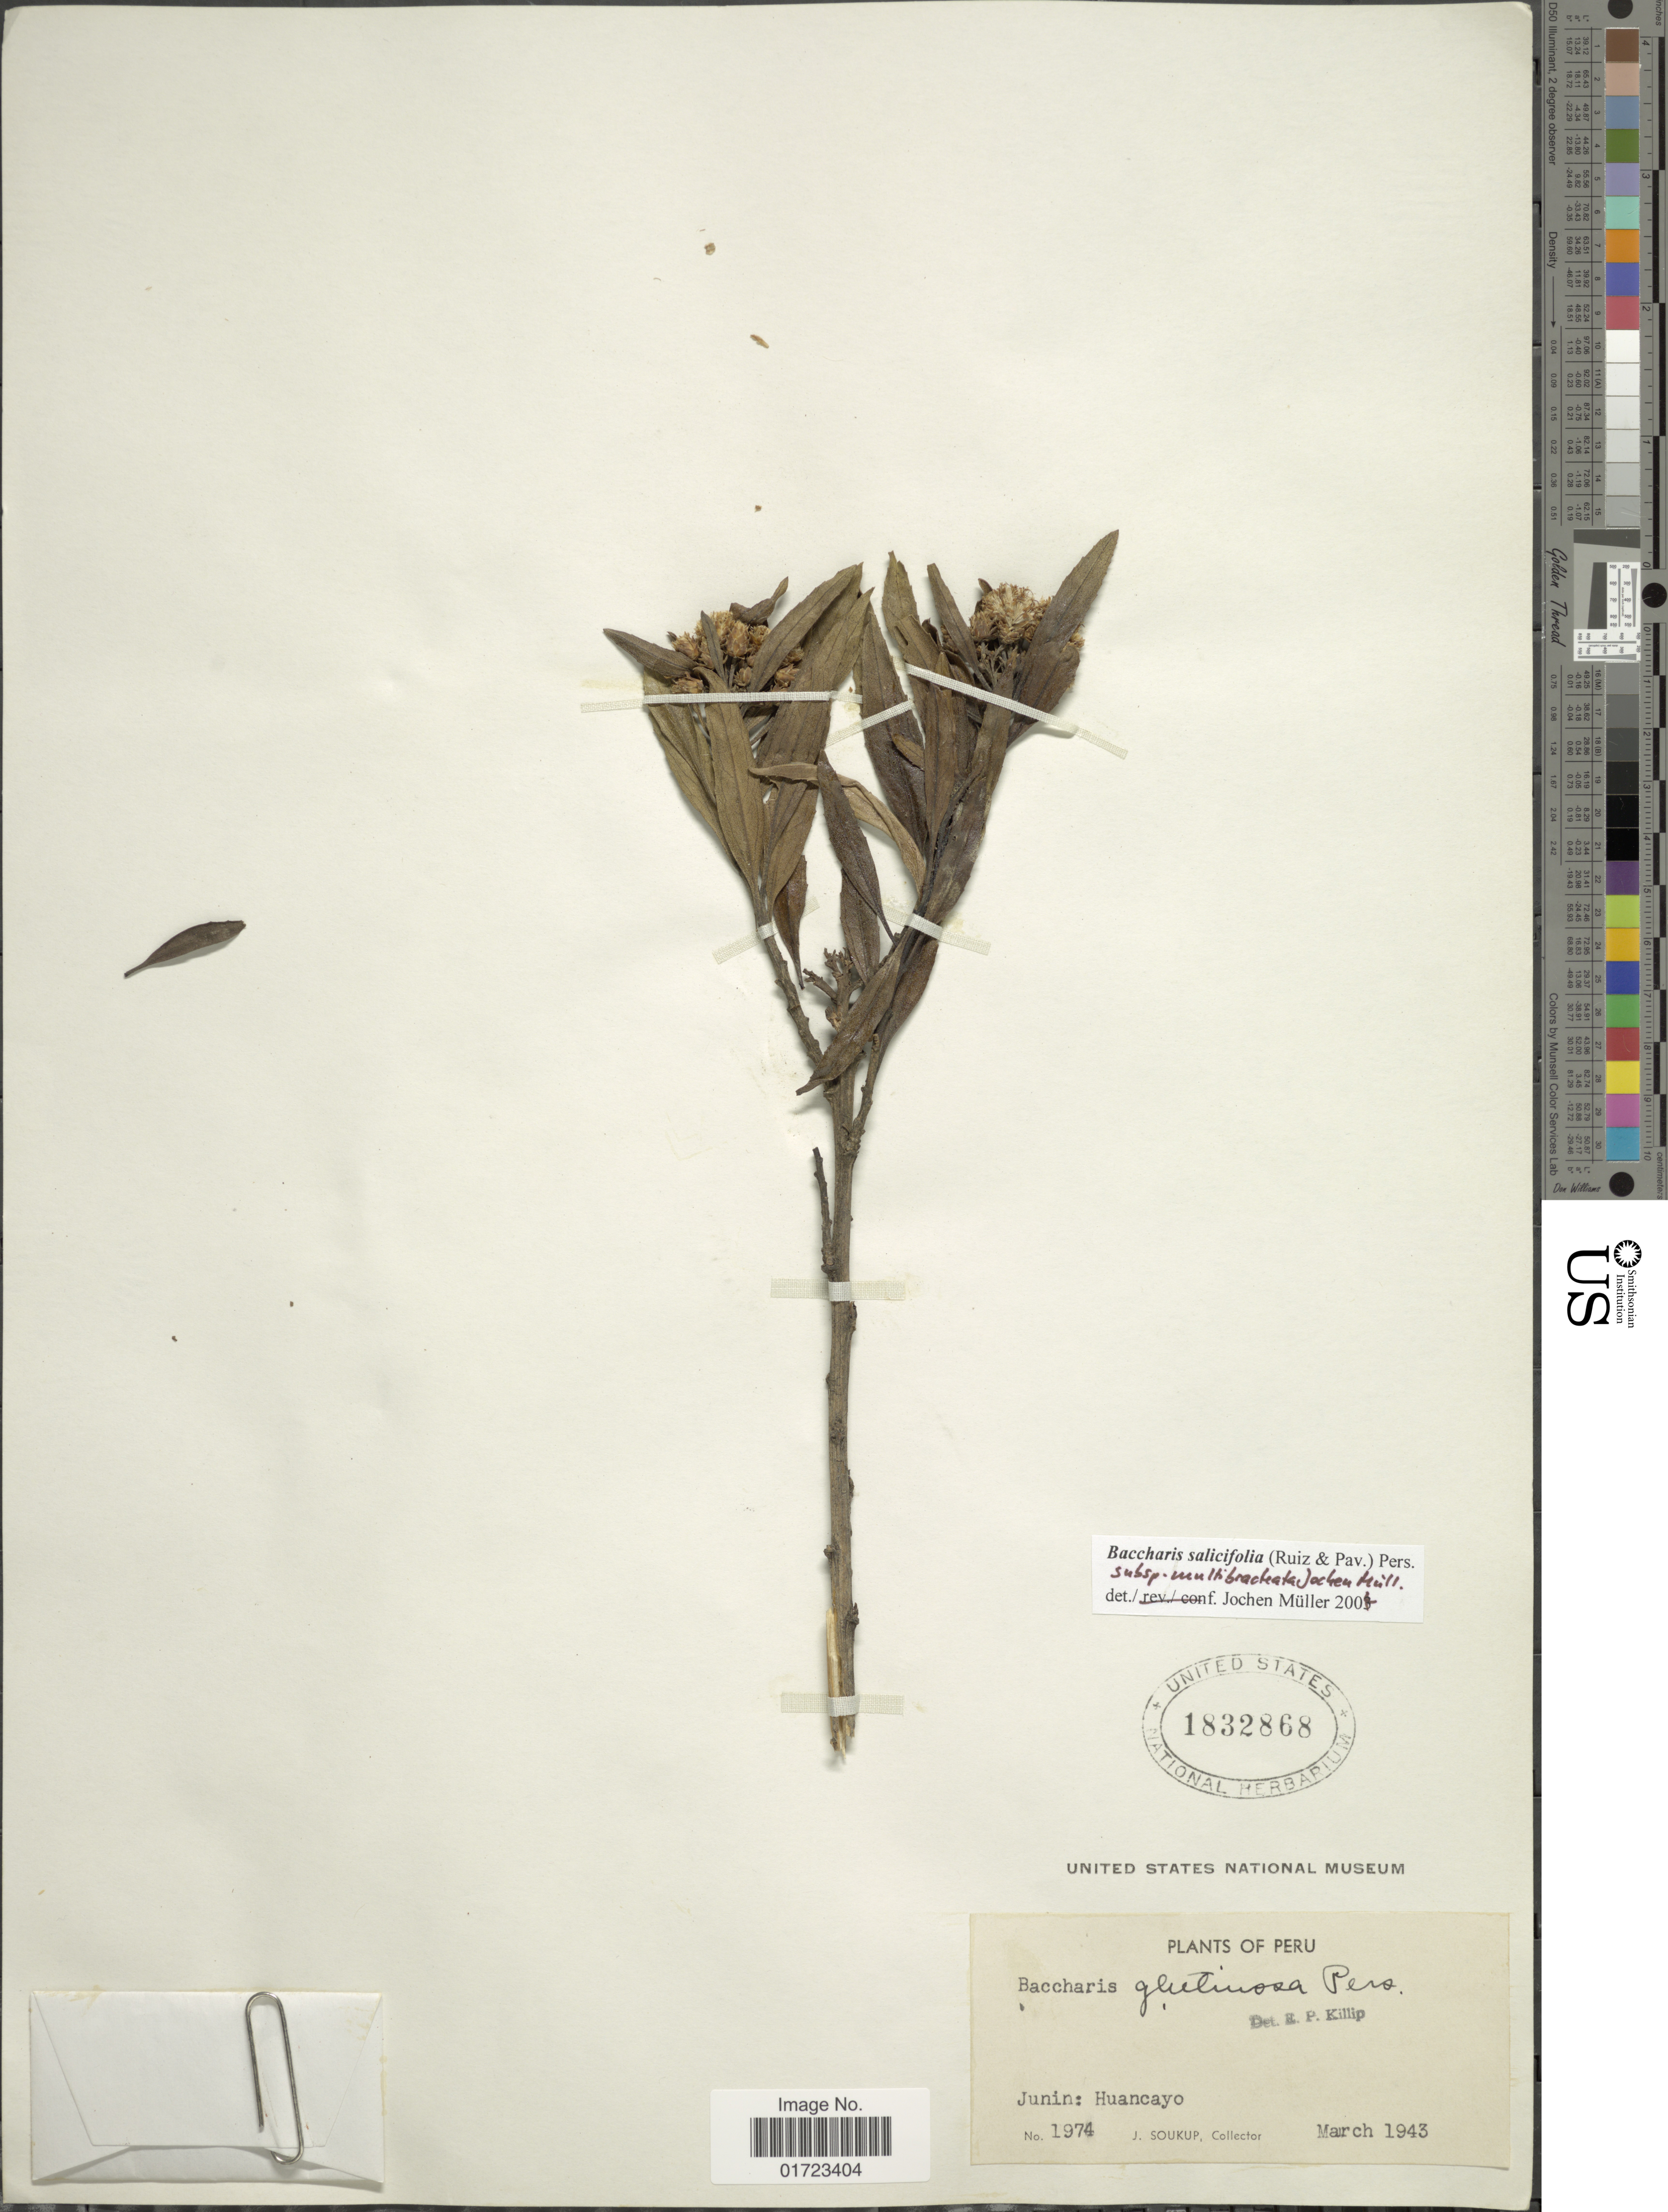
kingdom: Plantae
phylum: Tracheophyta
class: Magnoliopsida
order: Asterales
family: Asteraceae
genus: Baccharis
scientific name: Baccharis salicifolia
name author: (Ruiz & Pav.) Pers.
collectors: J. Soukup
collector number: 1974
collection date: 1943-03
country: Peru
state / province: Junín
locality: Junin: Huancayo.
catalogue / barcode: US 1832868